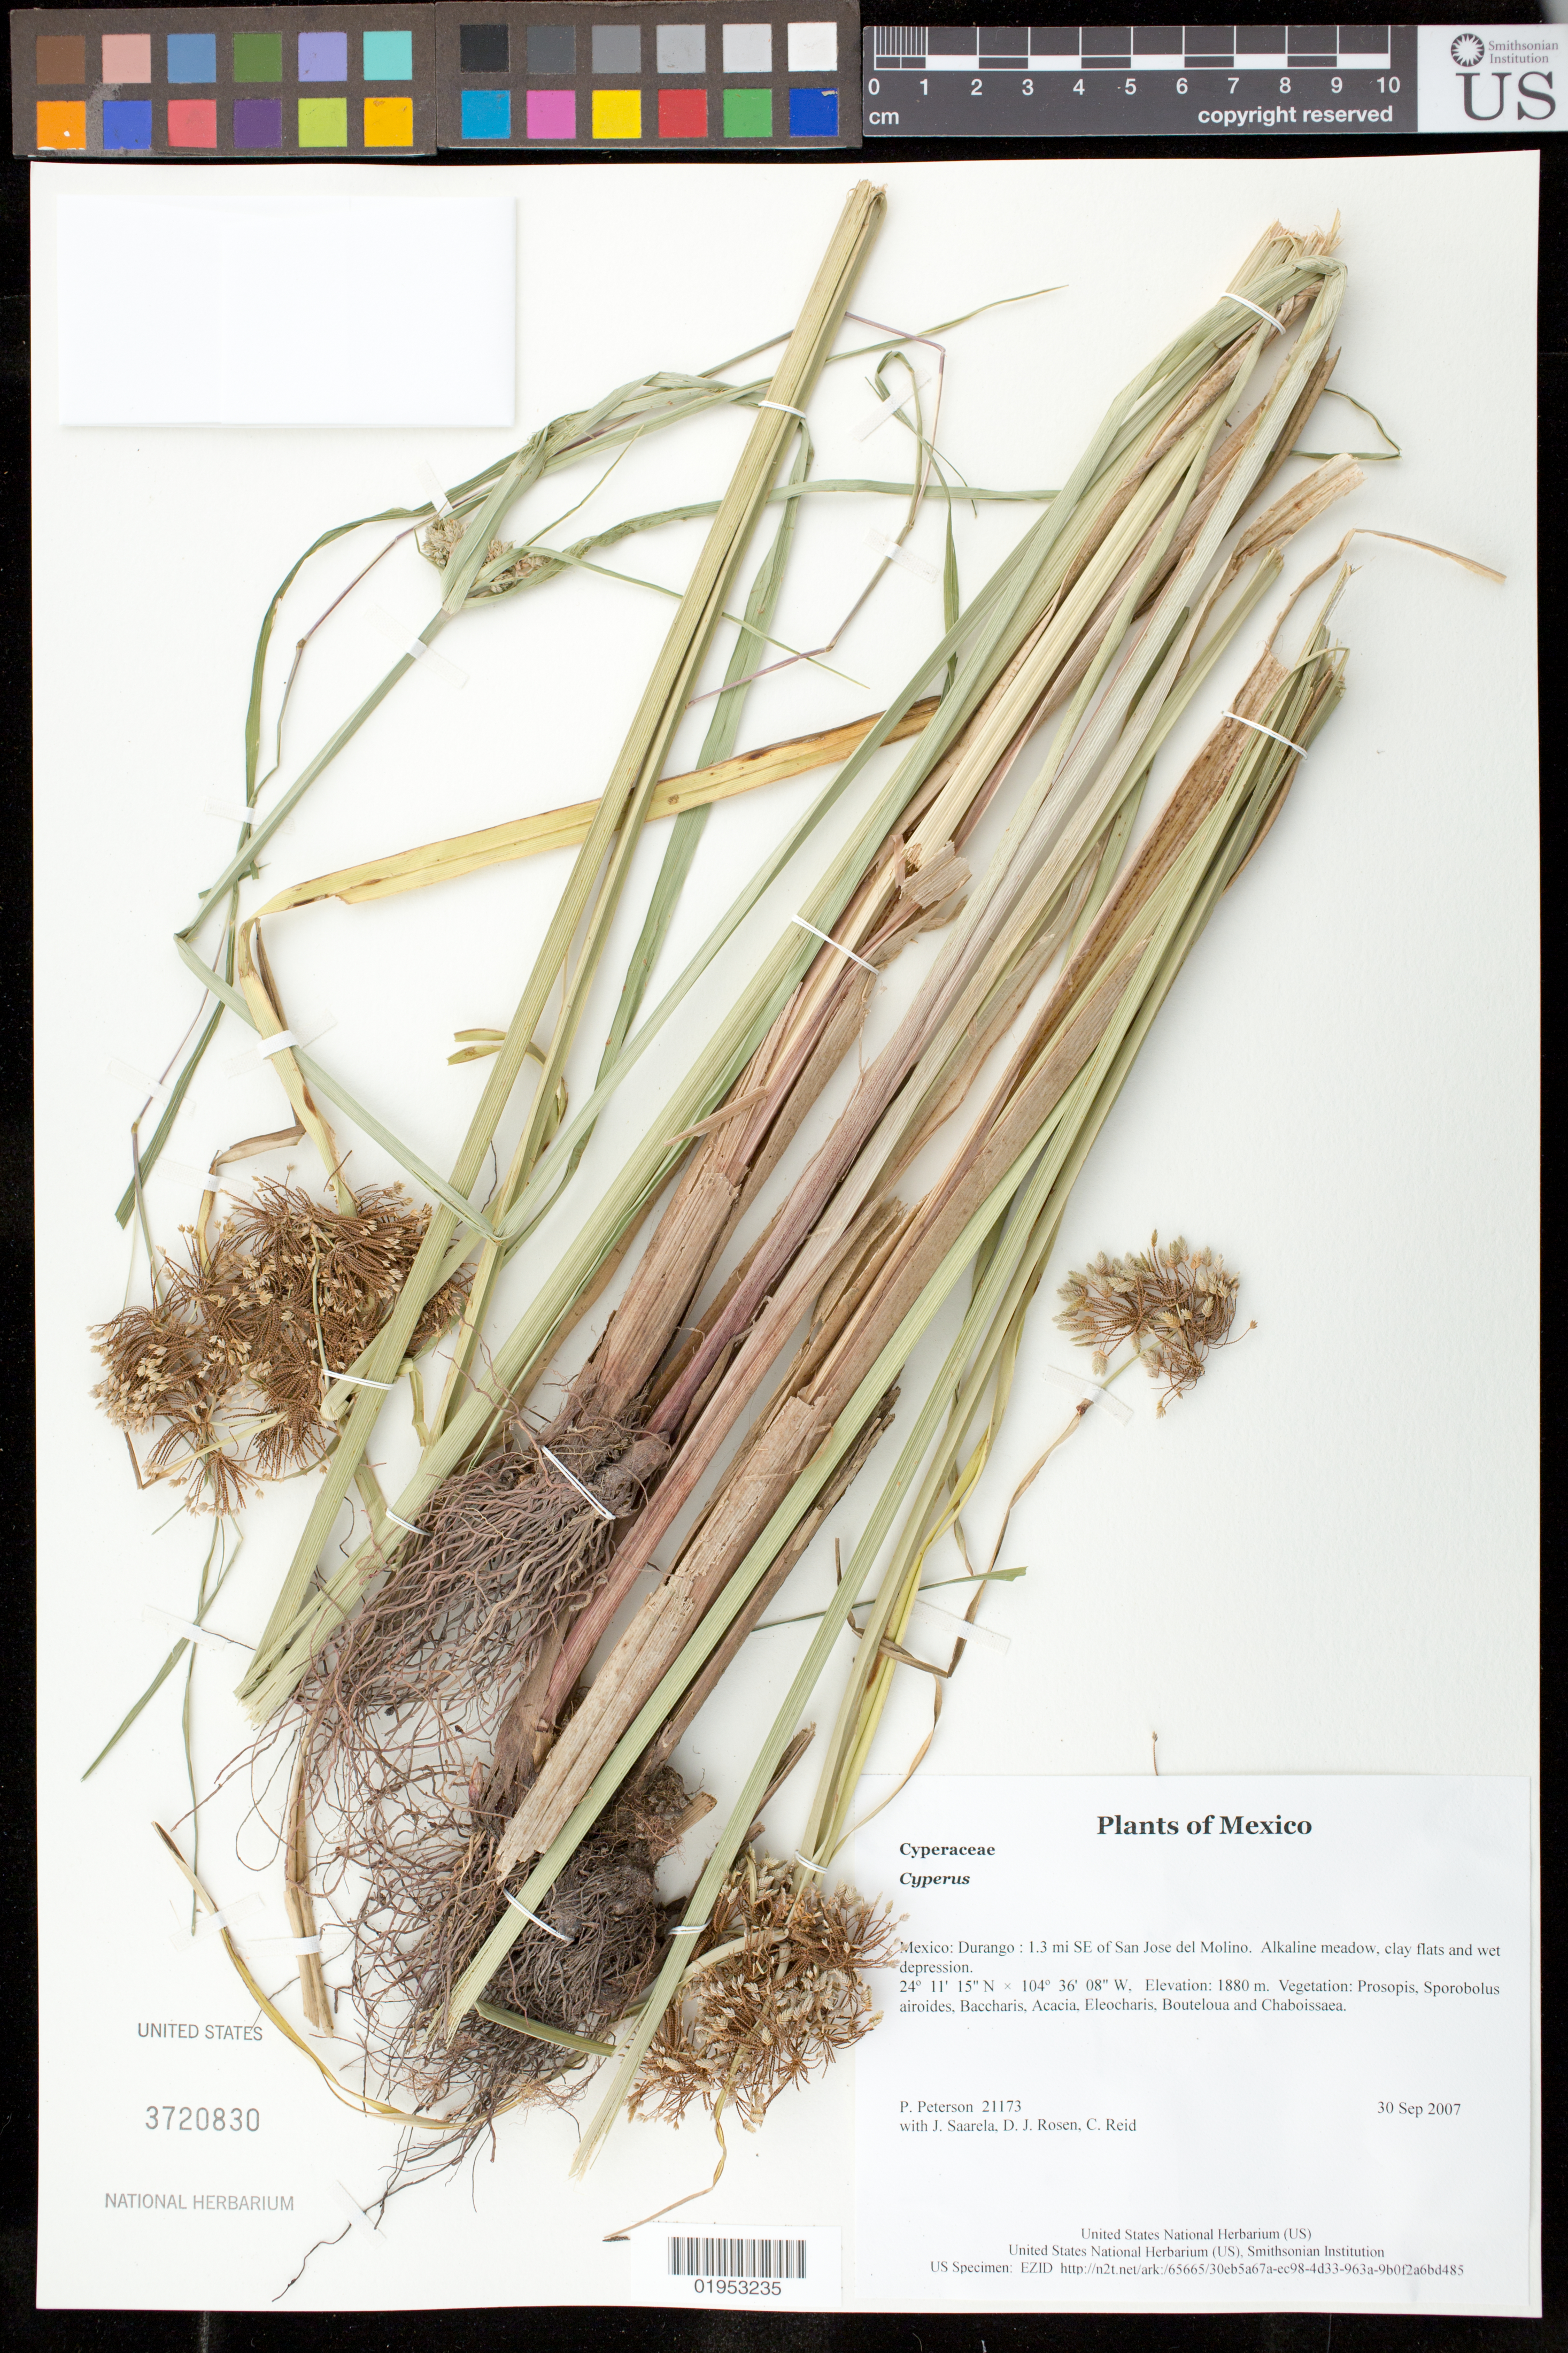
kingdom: Plantae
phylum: Tracheophyta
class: Liliopsida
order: Poales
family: Cyperaceae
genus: Cyperus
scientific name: Cyperus virens var. virens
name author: Michx.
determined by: Strong, Mark T., (BOT), Smithsonian Institution - National Museum of Natural History (UNITED STATES)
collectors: P. M. Peterson, J. Saarela, D. J. Rosen & C. Reid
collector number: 21173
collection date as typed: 30 Sep 2007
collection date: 2007-09-30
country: Mexico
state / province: Durango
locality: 1.3 mi SE of San Jose del Molino. Alkaline meadow, clay flats and wet depression.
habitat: Vegetation: Prosopis, Sporobolus airoides, Baccharis, Acacia, Eleocharis, Bouteloua and Chaboissaea.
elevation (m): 1880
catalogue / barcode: US 3720830